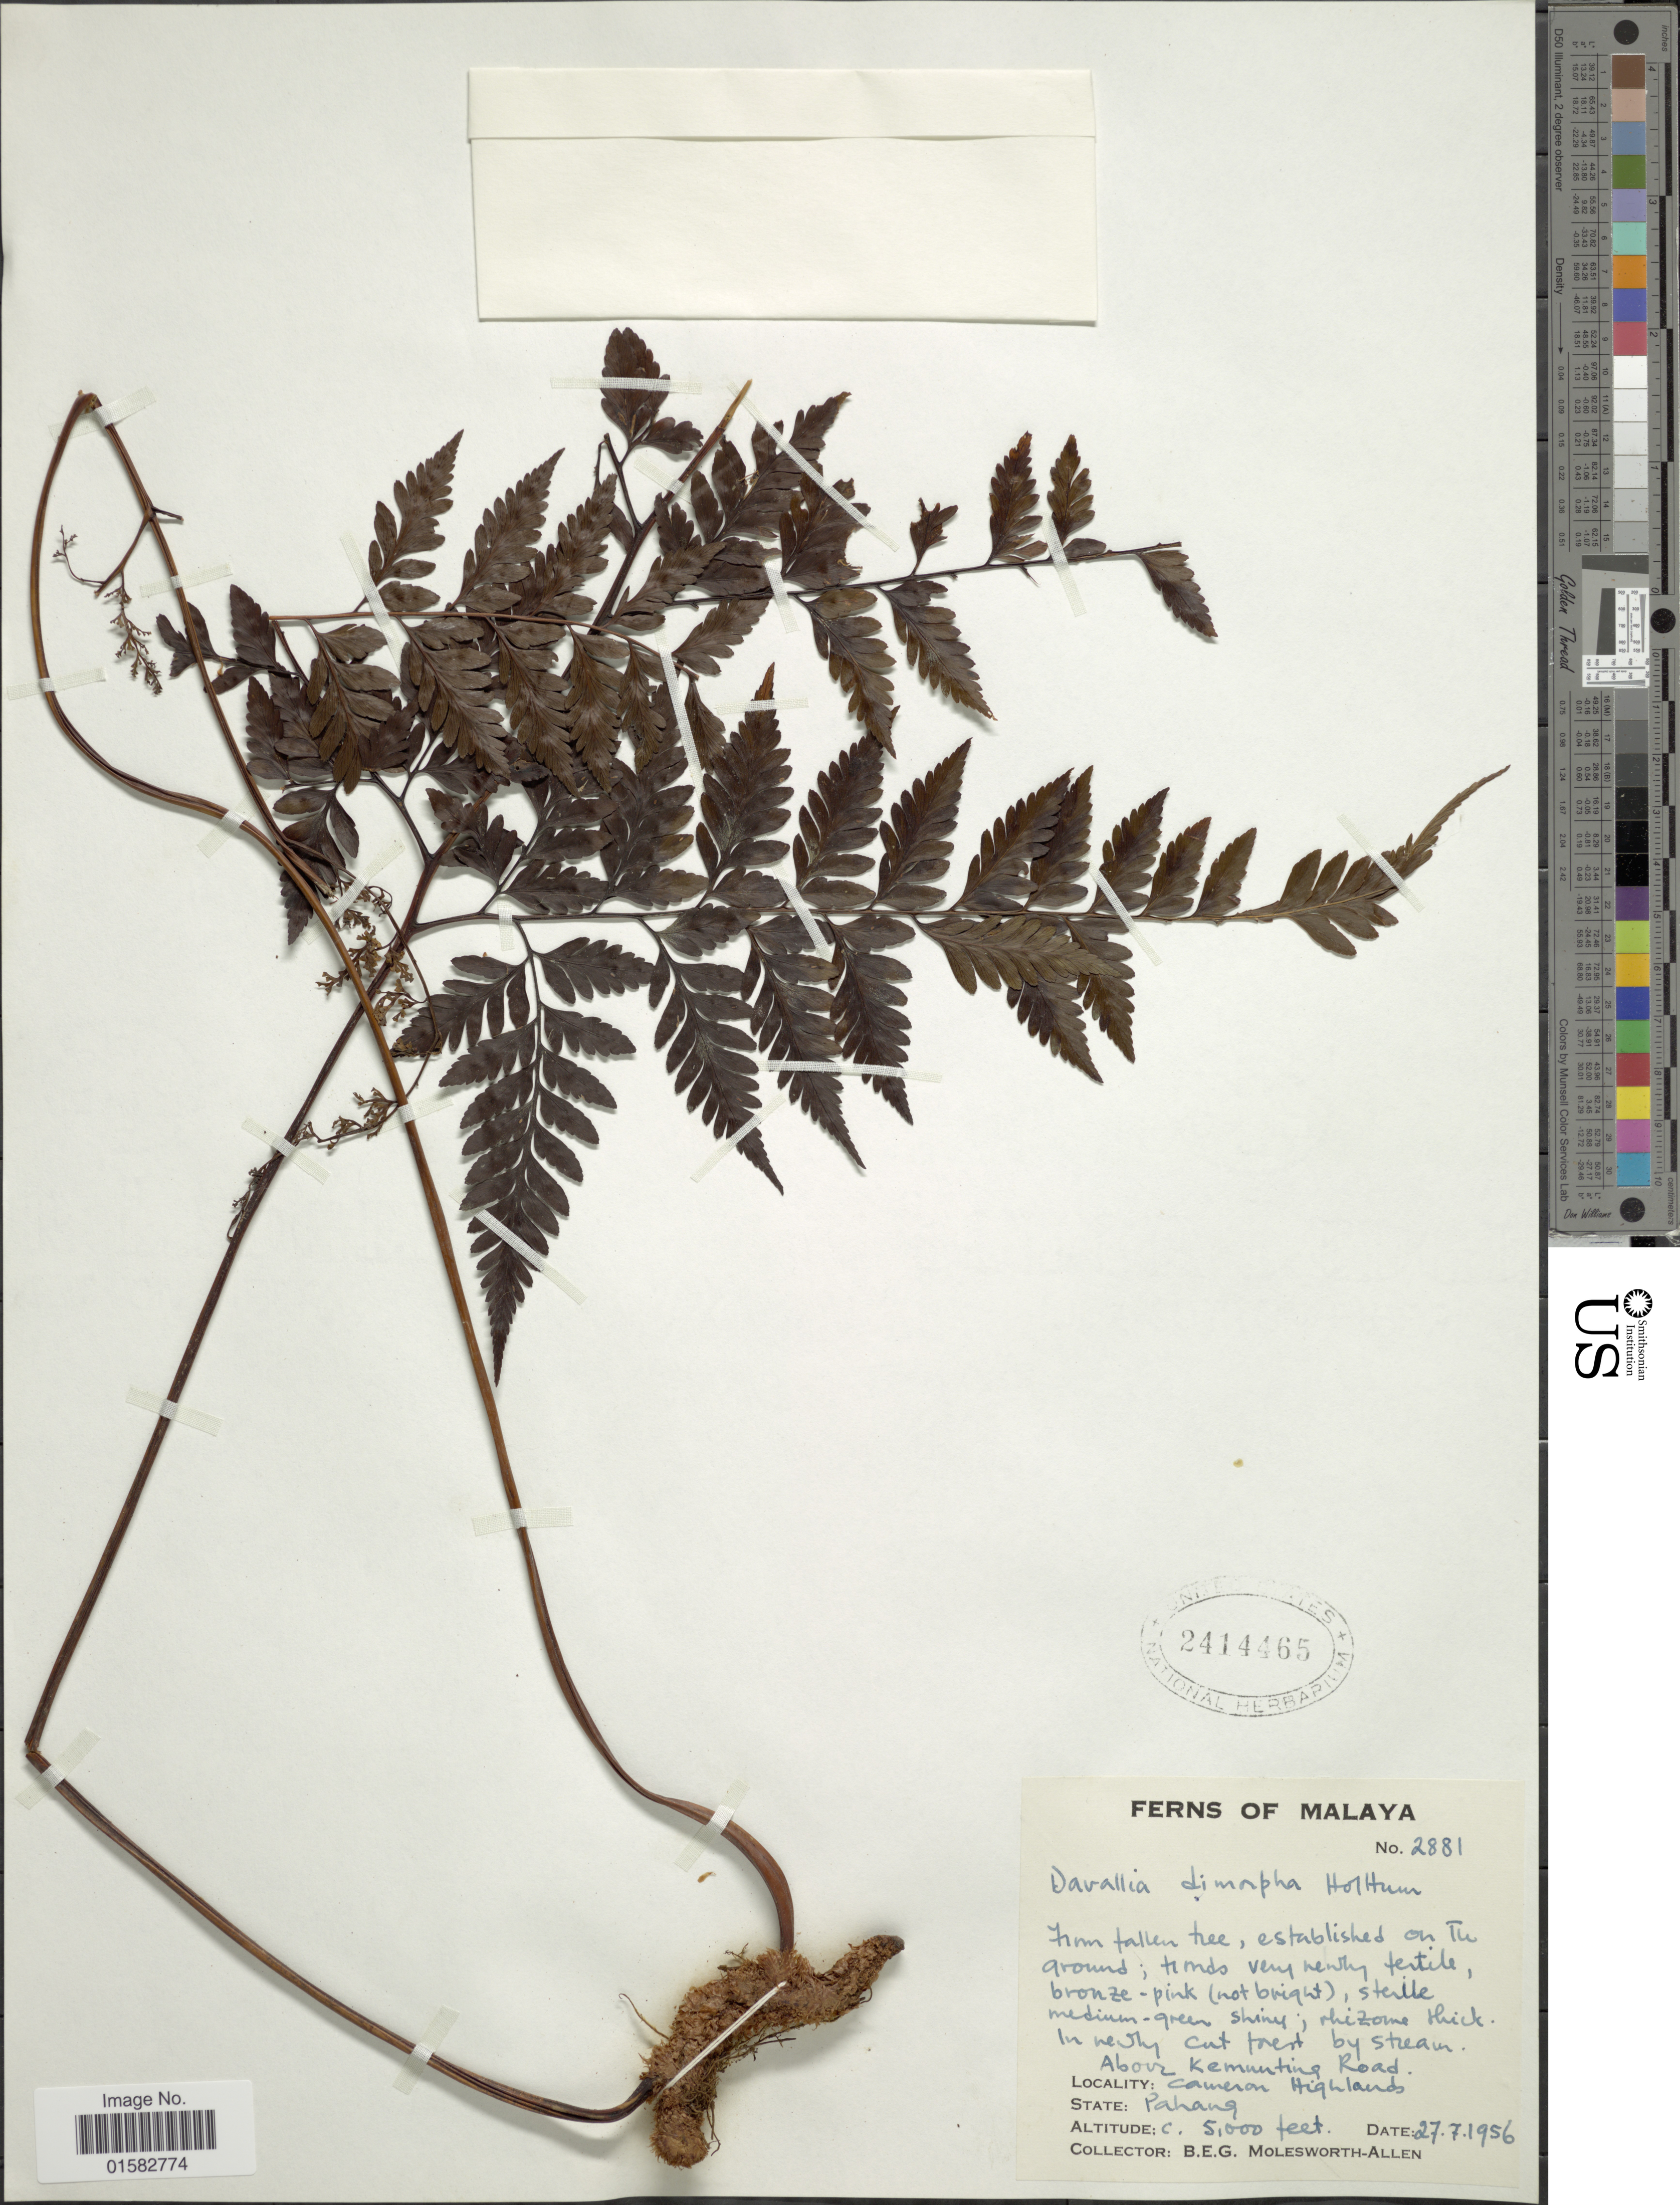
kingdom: Plantae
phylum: Tracheophyta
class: Polypodiopsida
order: Polypodiales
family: Davalliaceae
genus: Davallia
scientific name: Davallia divaricata var. dimorpha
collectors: B. E. G. Molesworth-Allen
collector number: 2881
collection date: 1956-07-27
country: Malaysia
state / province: Pahang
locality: Malaya, Above Kemunting road, Cameron higlands Pahang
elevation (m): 1524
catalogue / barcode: US 2414465